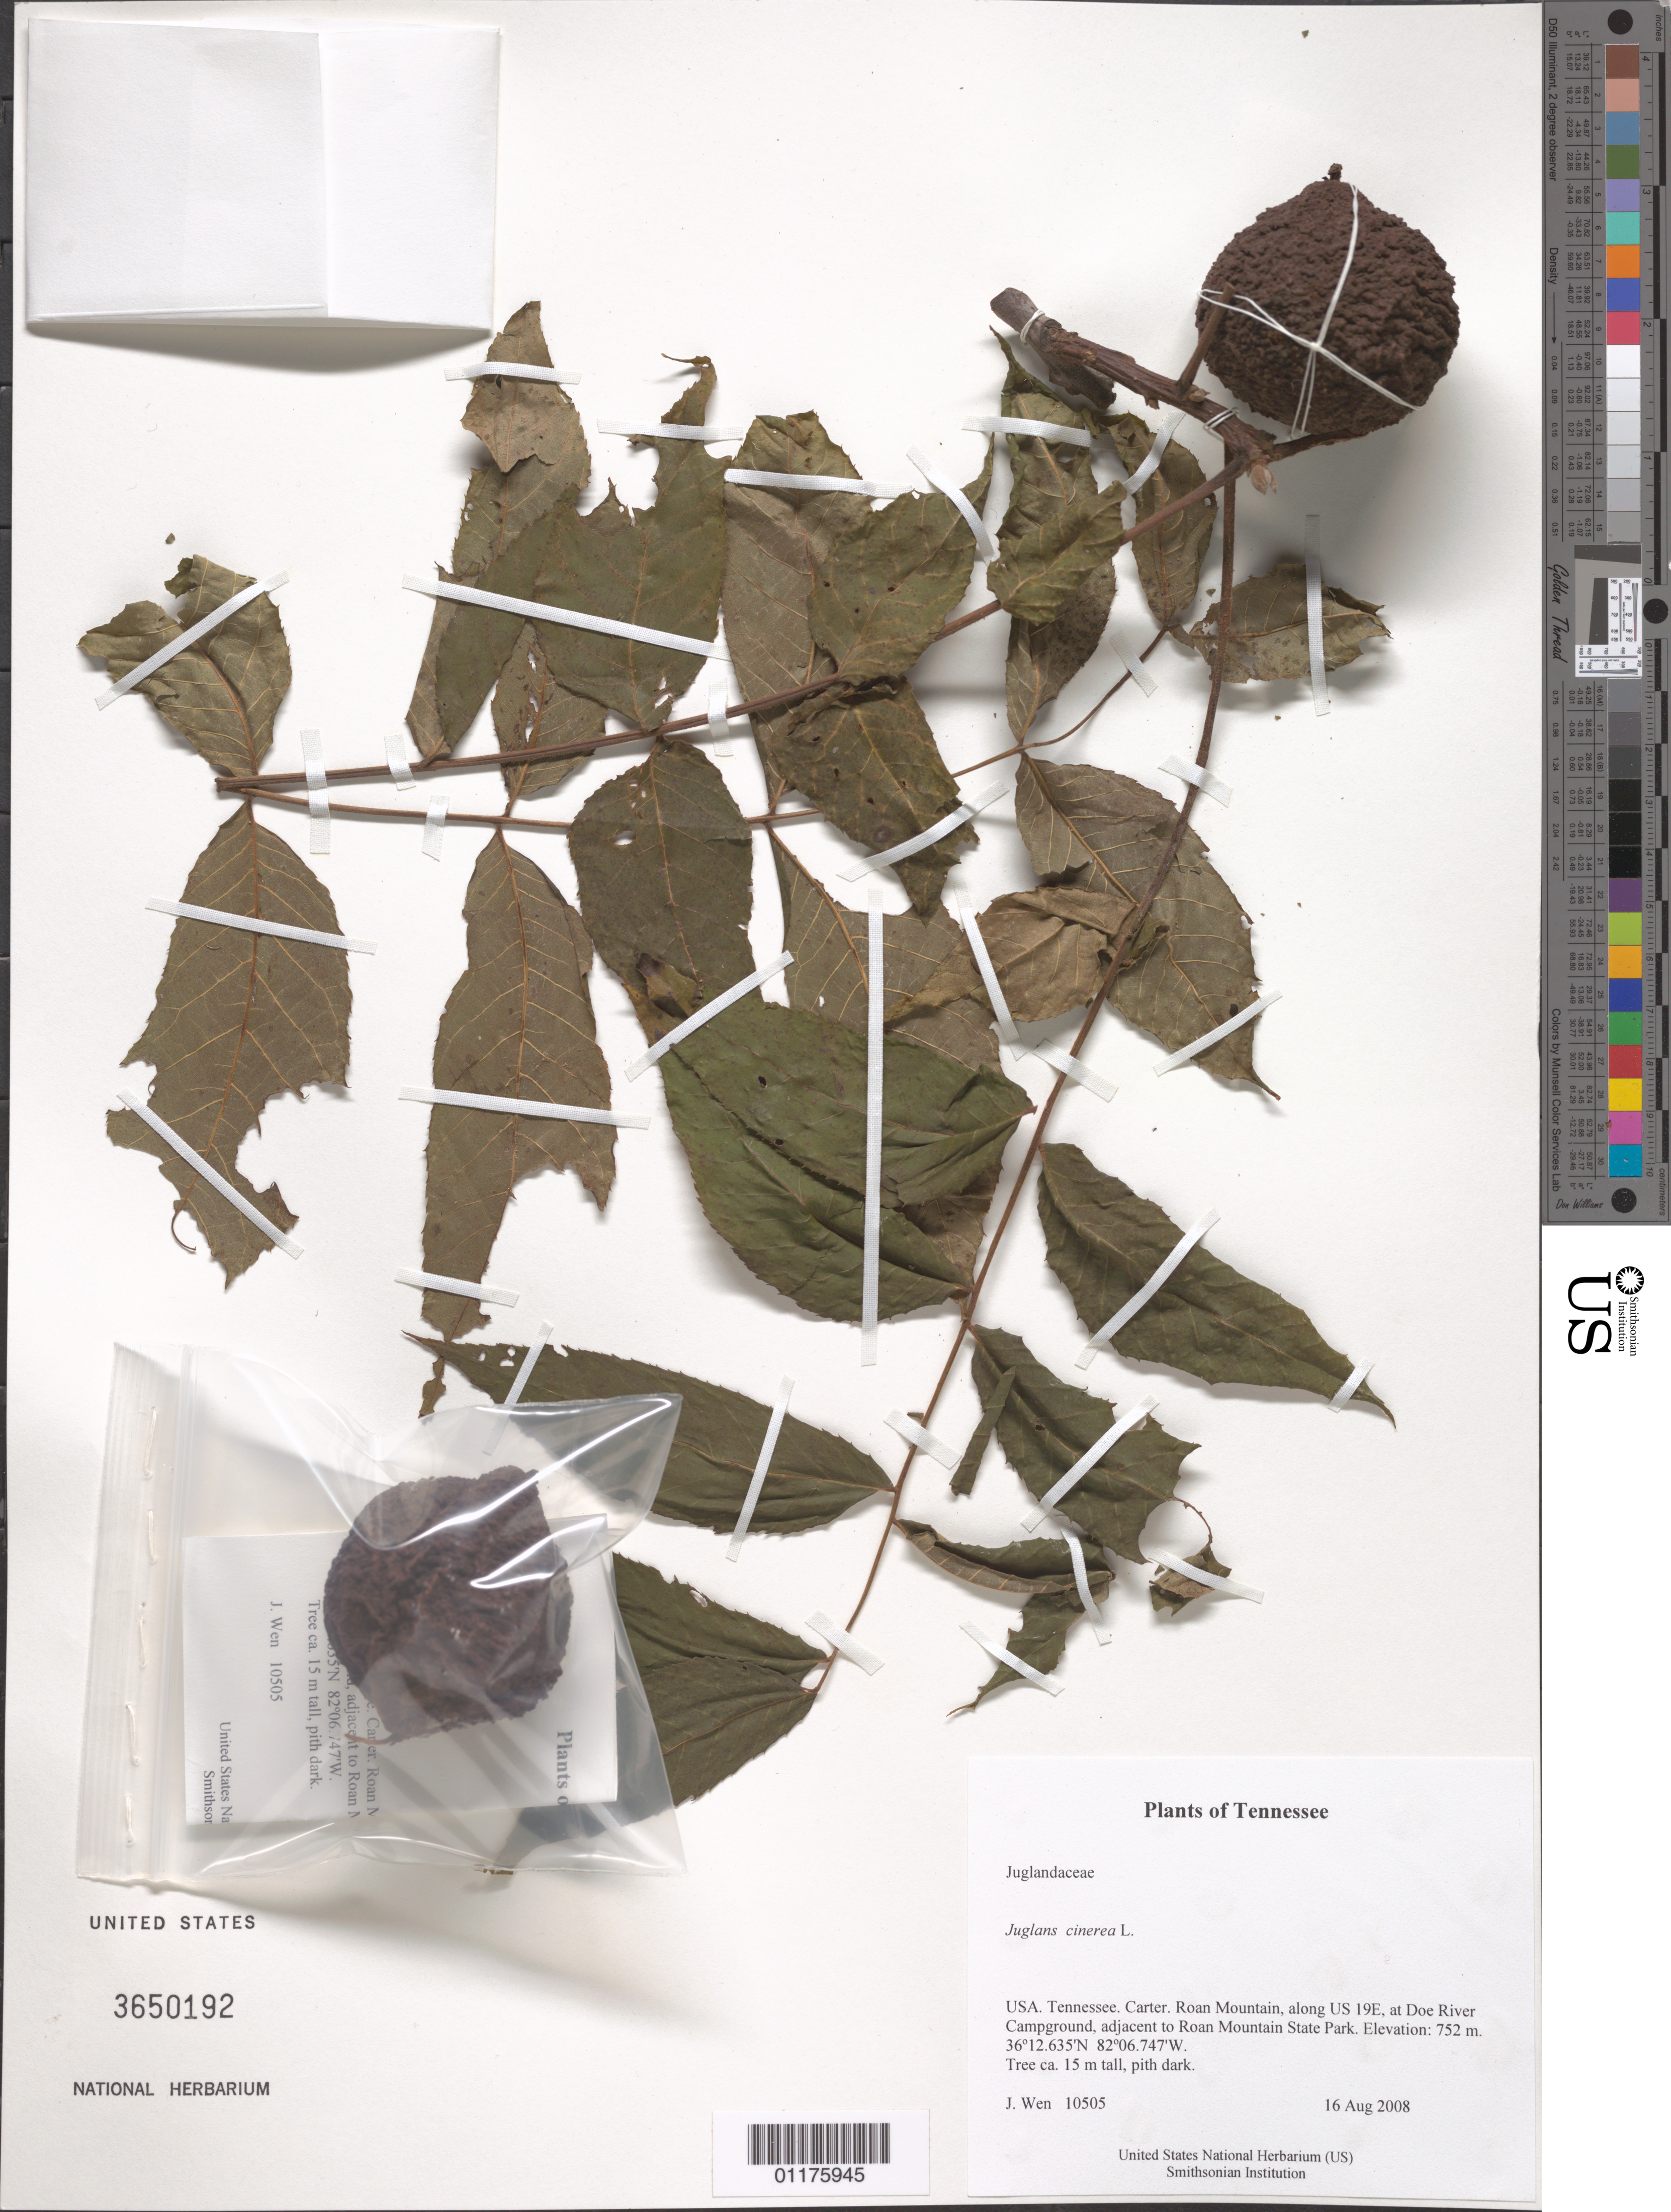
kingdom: Plantae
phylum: Tracheophyta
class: Magnoliopsida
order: Fagales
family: Juglandaceae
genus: Juglans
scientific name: Juglans cinerea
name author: L.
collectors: J. Wen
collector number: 10505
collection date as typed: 16 Aug 2008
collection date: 2008-08-16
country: United States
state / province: Tennessee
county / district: Carter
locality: Roan Mountain, along US 19E, at Doe River Campground, adjacent to Roan Mountain State Park.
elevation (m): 752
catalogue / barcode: US 3650192